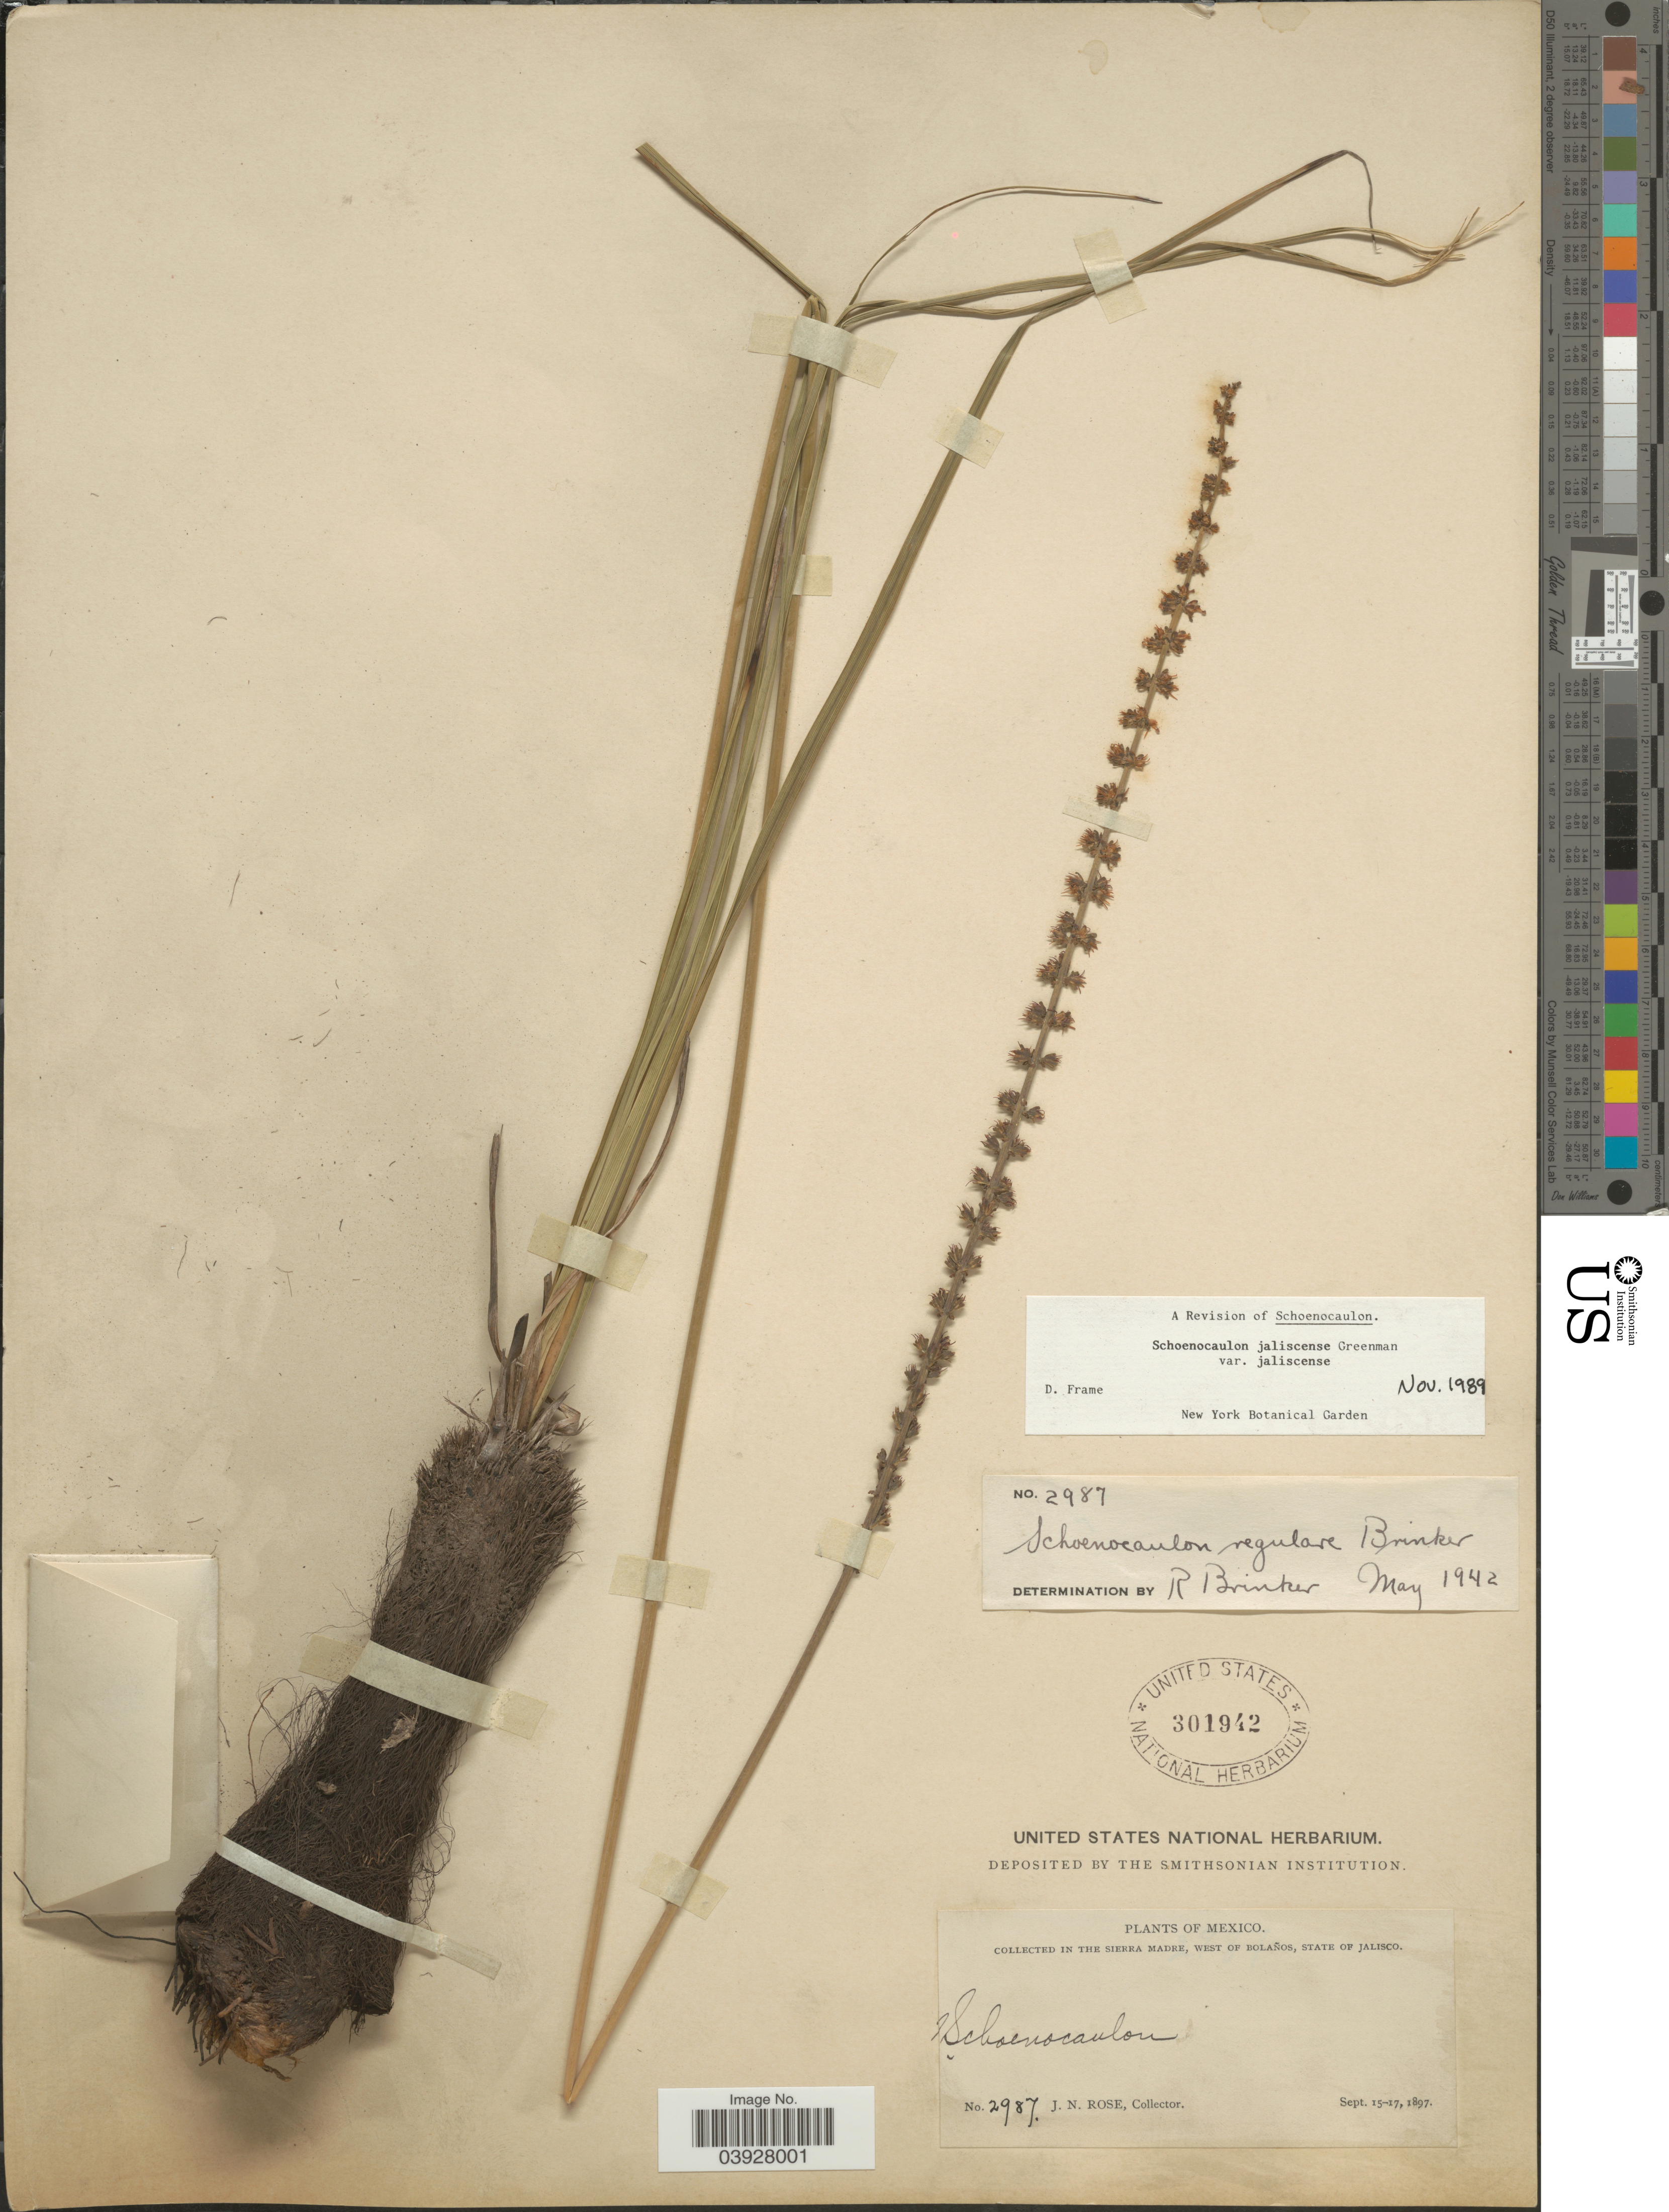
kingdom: Plantae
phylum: Tracheophyta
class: Liliopsida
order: Liliales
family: Melanthiaceae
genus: Schoenocaulon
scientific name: Schoenocaulon jaliscense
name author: Greenm.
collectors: J. N. Rose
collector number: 2987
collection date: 1897-09-15/1897-09-17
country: Mexico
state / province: Jalisco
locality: In the Sierra Madre, West of Bolaños.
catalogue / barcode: US 301942